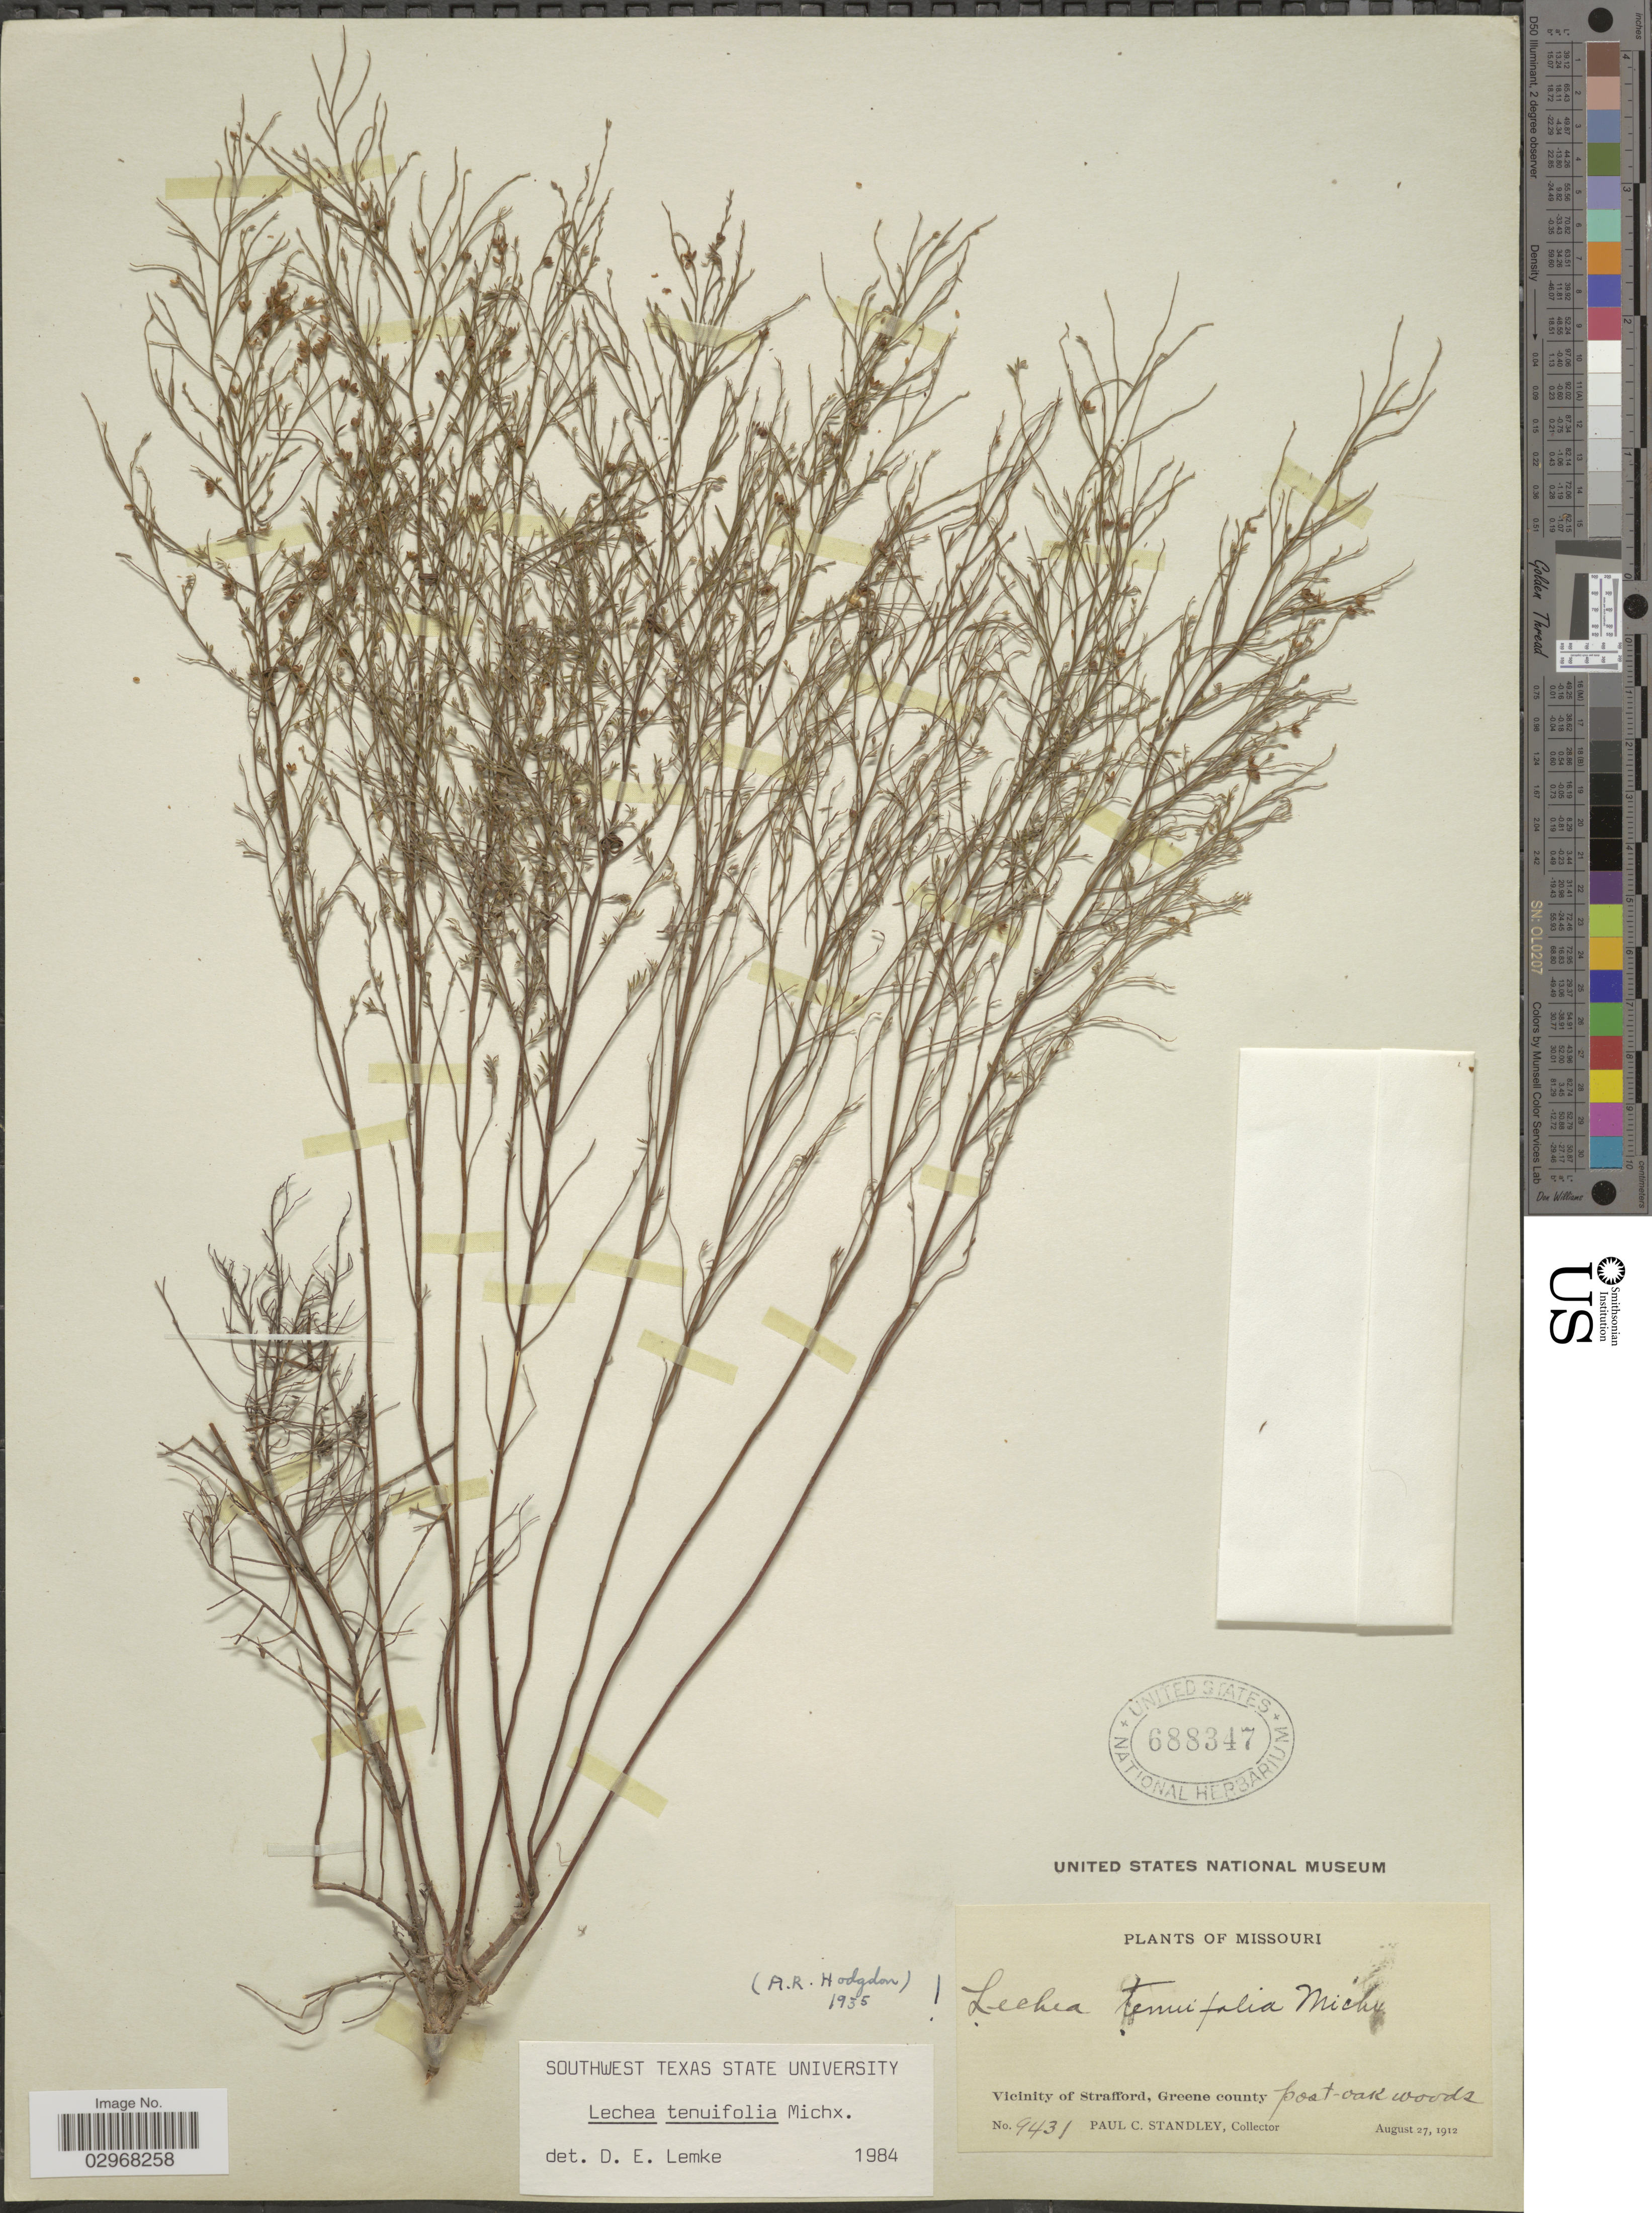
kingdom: Plantae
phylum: Tracheophyta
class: Magnoliopsida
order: Malvales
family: Cistaceae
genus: Lechea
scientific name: Lechea tenuifolia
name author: Michx.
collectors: P. C. Standley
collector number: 9431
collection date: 1912-08-27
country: United States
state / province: Missouri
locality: Vicinity of Strafford, Greene county.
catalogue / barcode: US 688347